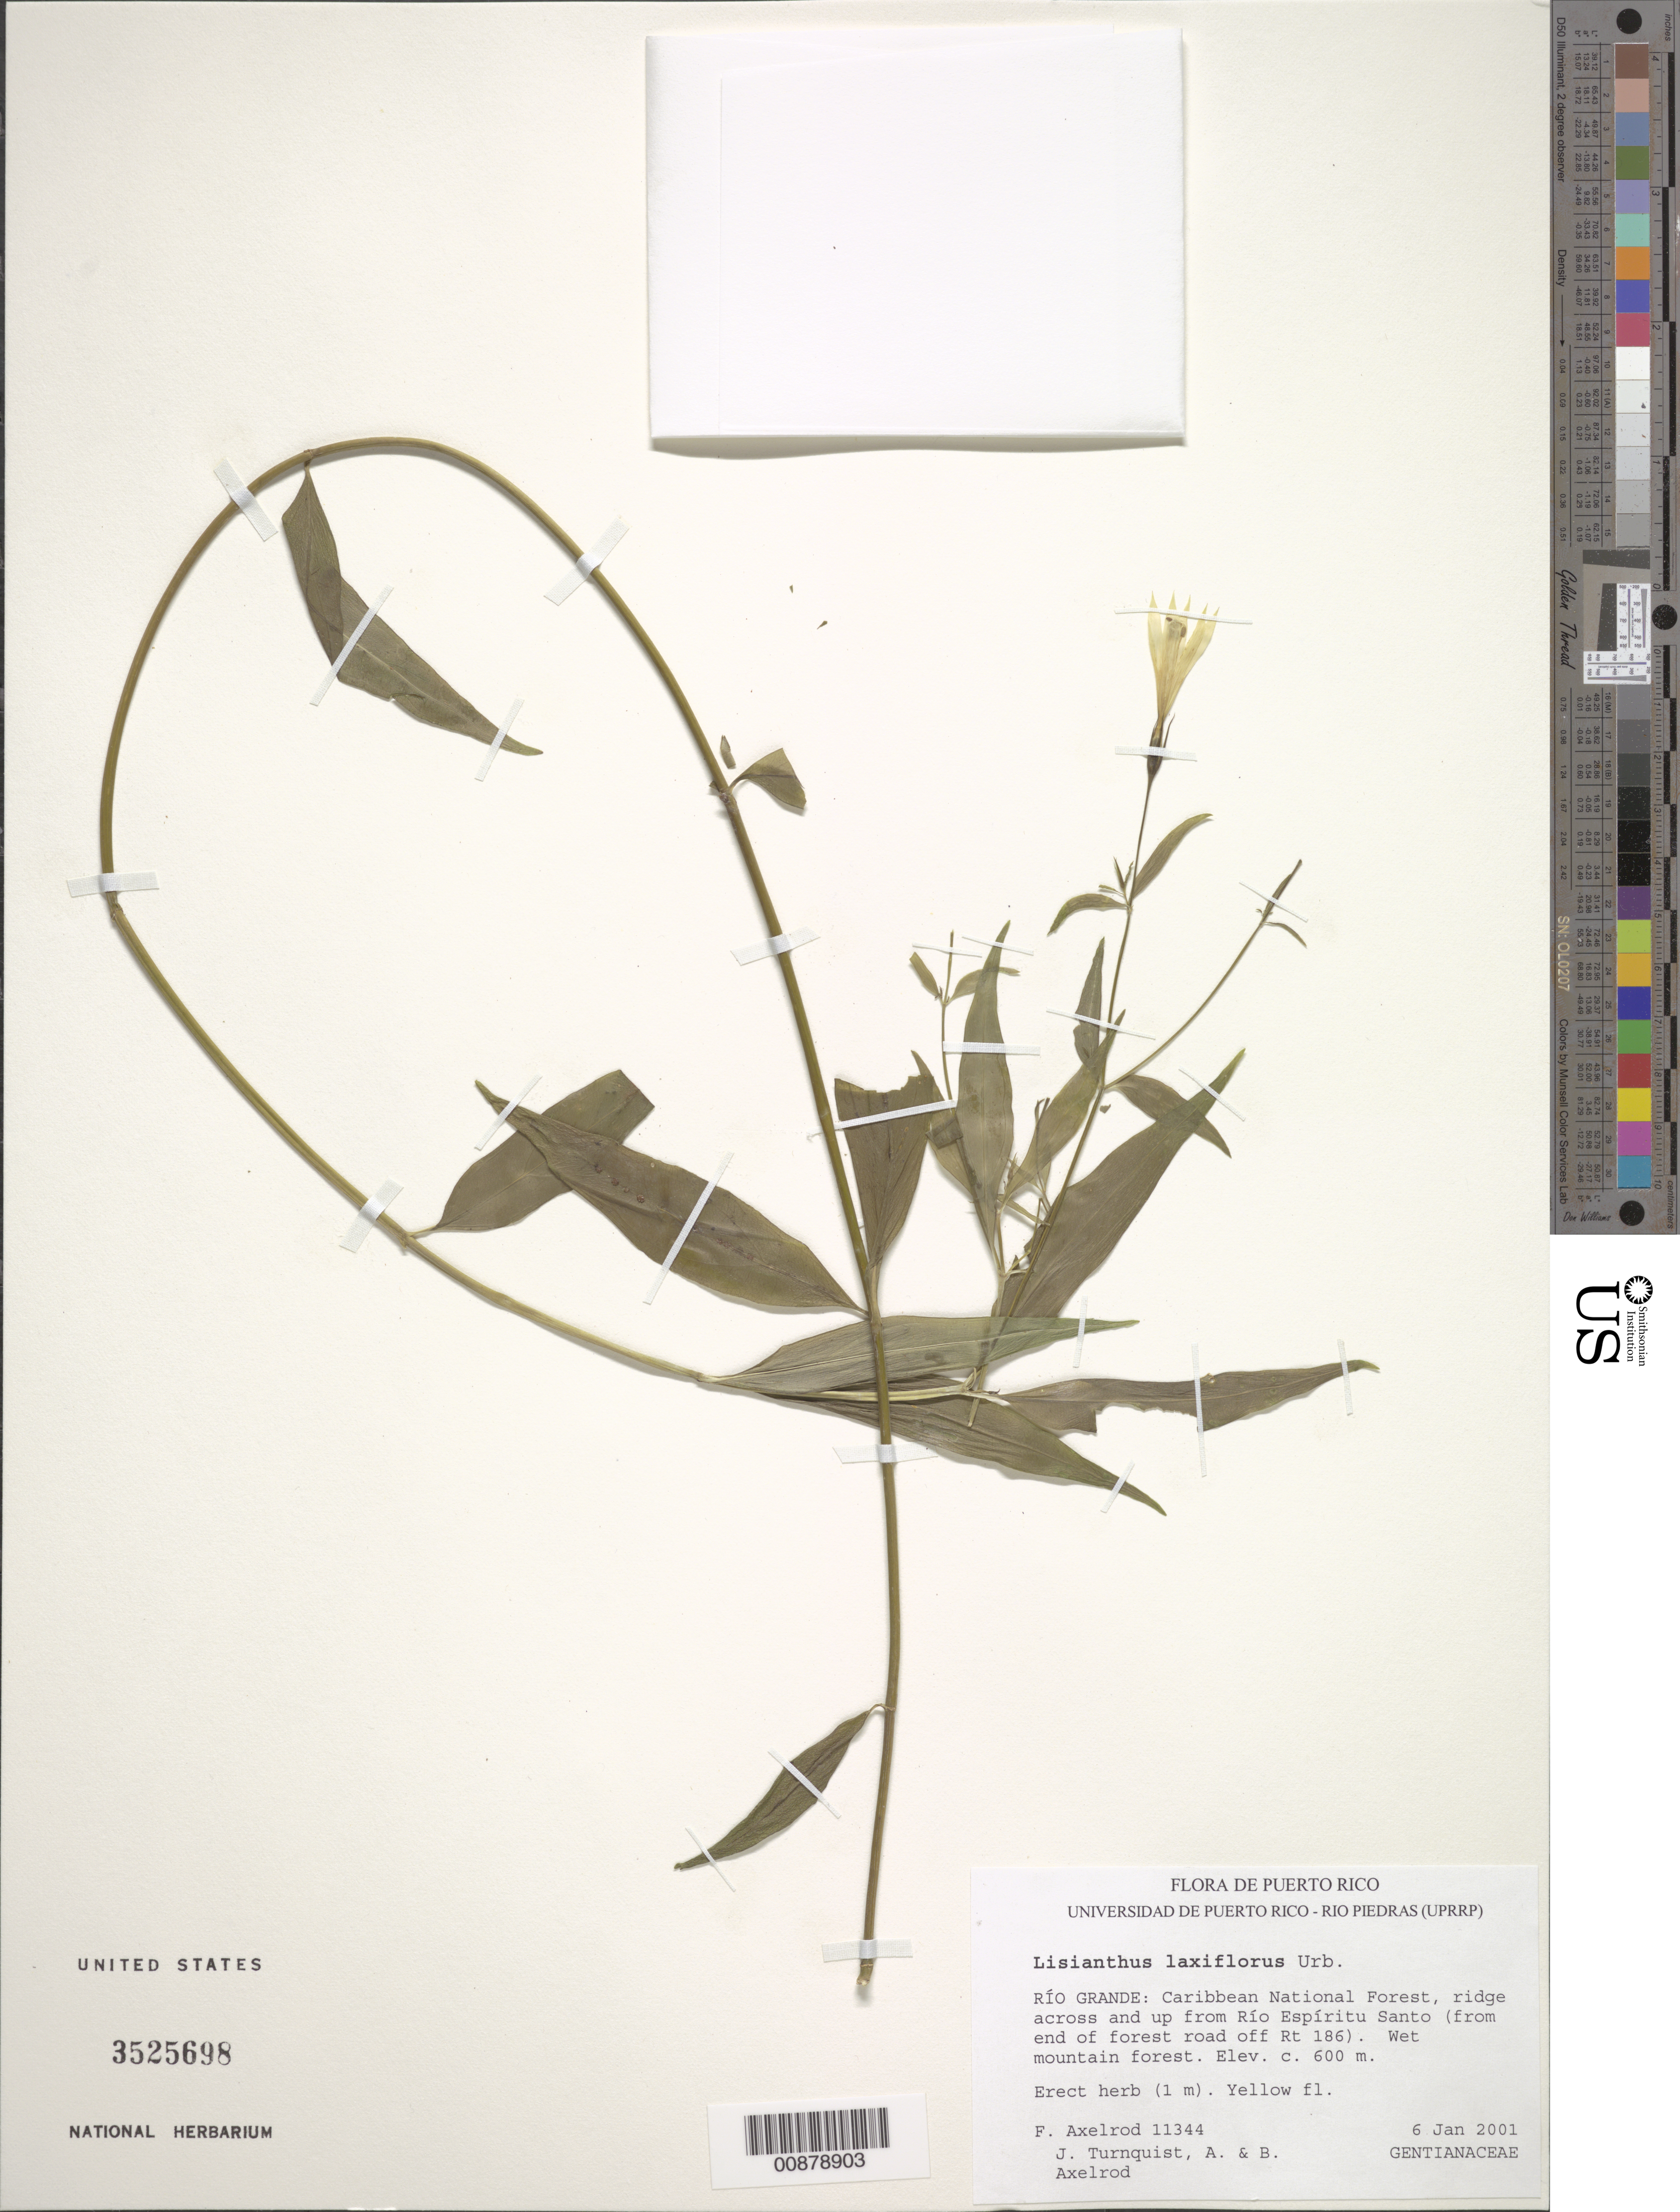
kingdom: Plantae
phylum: Tracheophyta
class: Magnoliopsida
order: Gentianales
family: Gentianaceae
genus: Lisianthius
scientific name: Lisianthius laxiflorus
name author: Urb.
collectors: F. S. Axelrod, J. Turnquist, A. Axelrod & B. Axelrod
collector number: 11344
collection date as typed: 06 Jan 2001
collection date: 2001-01-06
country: Puerto Rico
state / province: Río Grande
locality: Caribbean National Forest, ridge across and up from Río Espíritu Santo (from end of forest road off Rt. 186).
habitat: Wet mounatin forest.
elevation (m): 600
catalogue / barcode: US 3525698